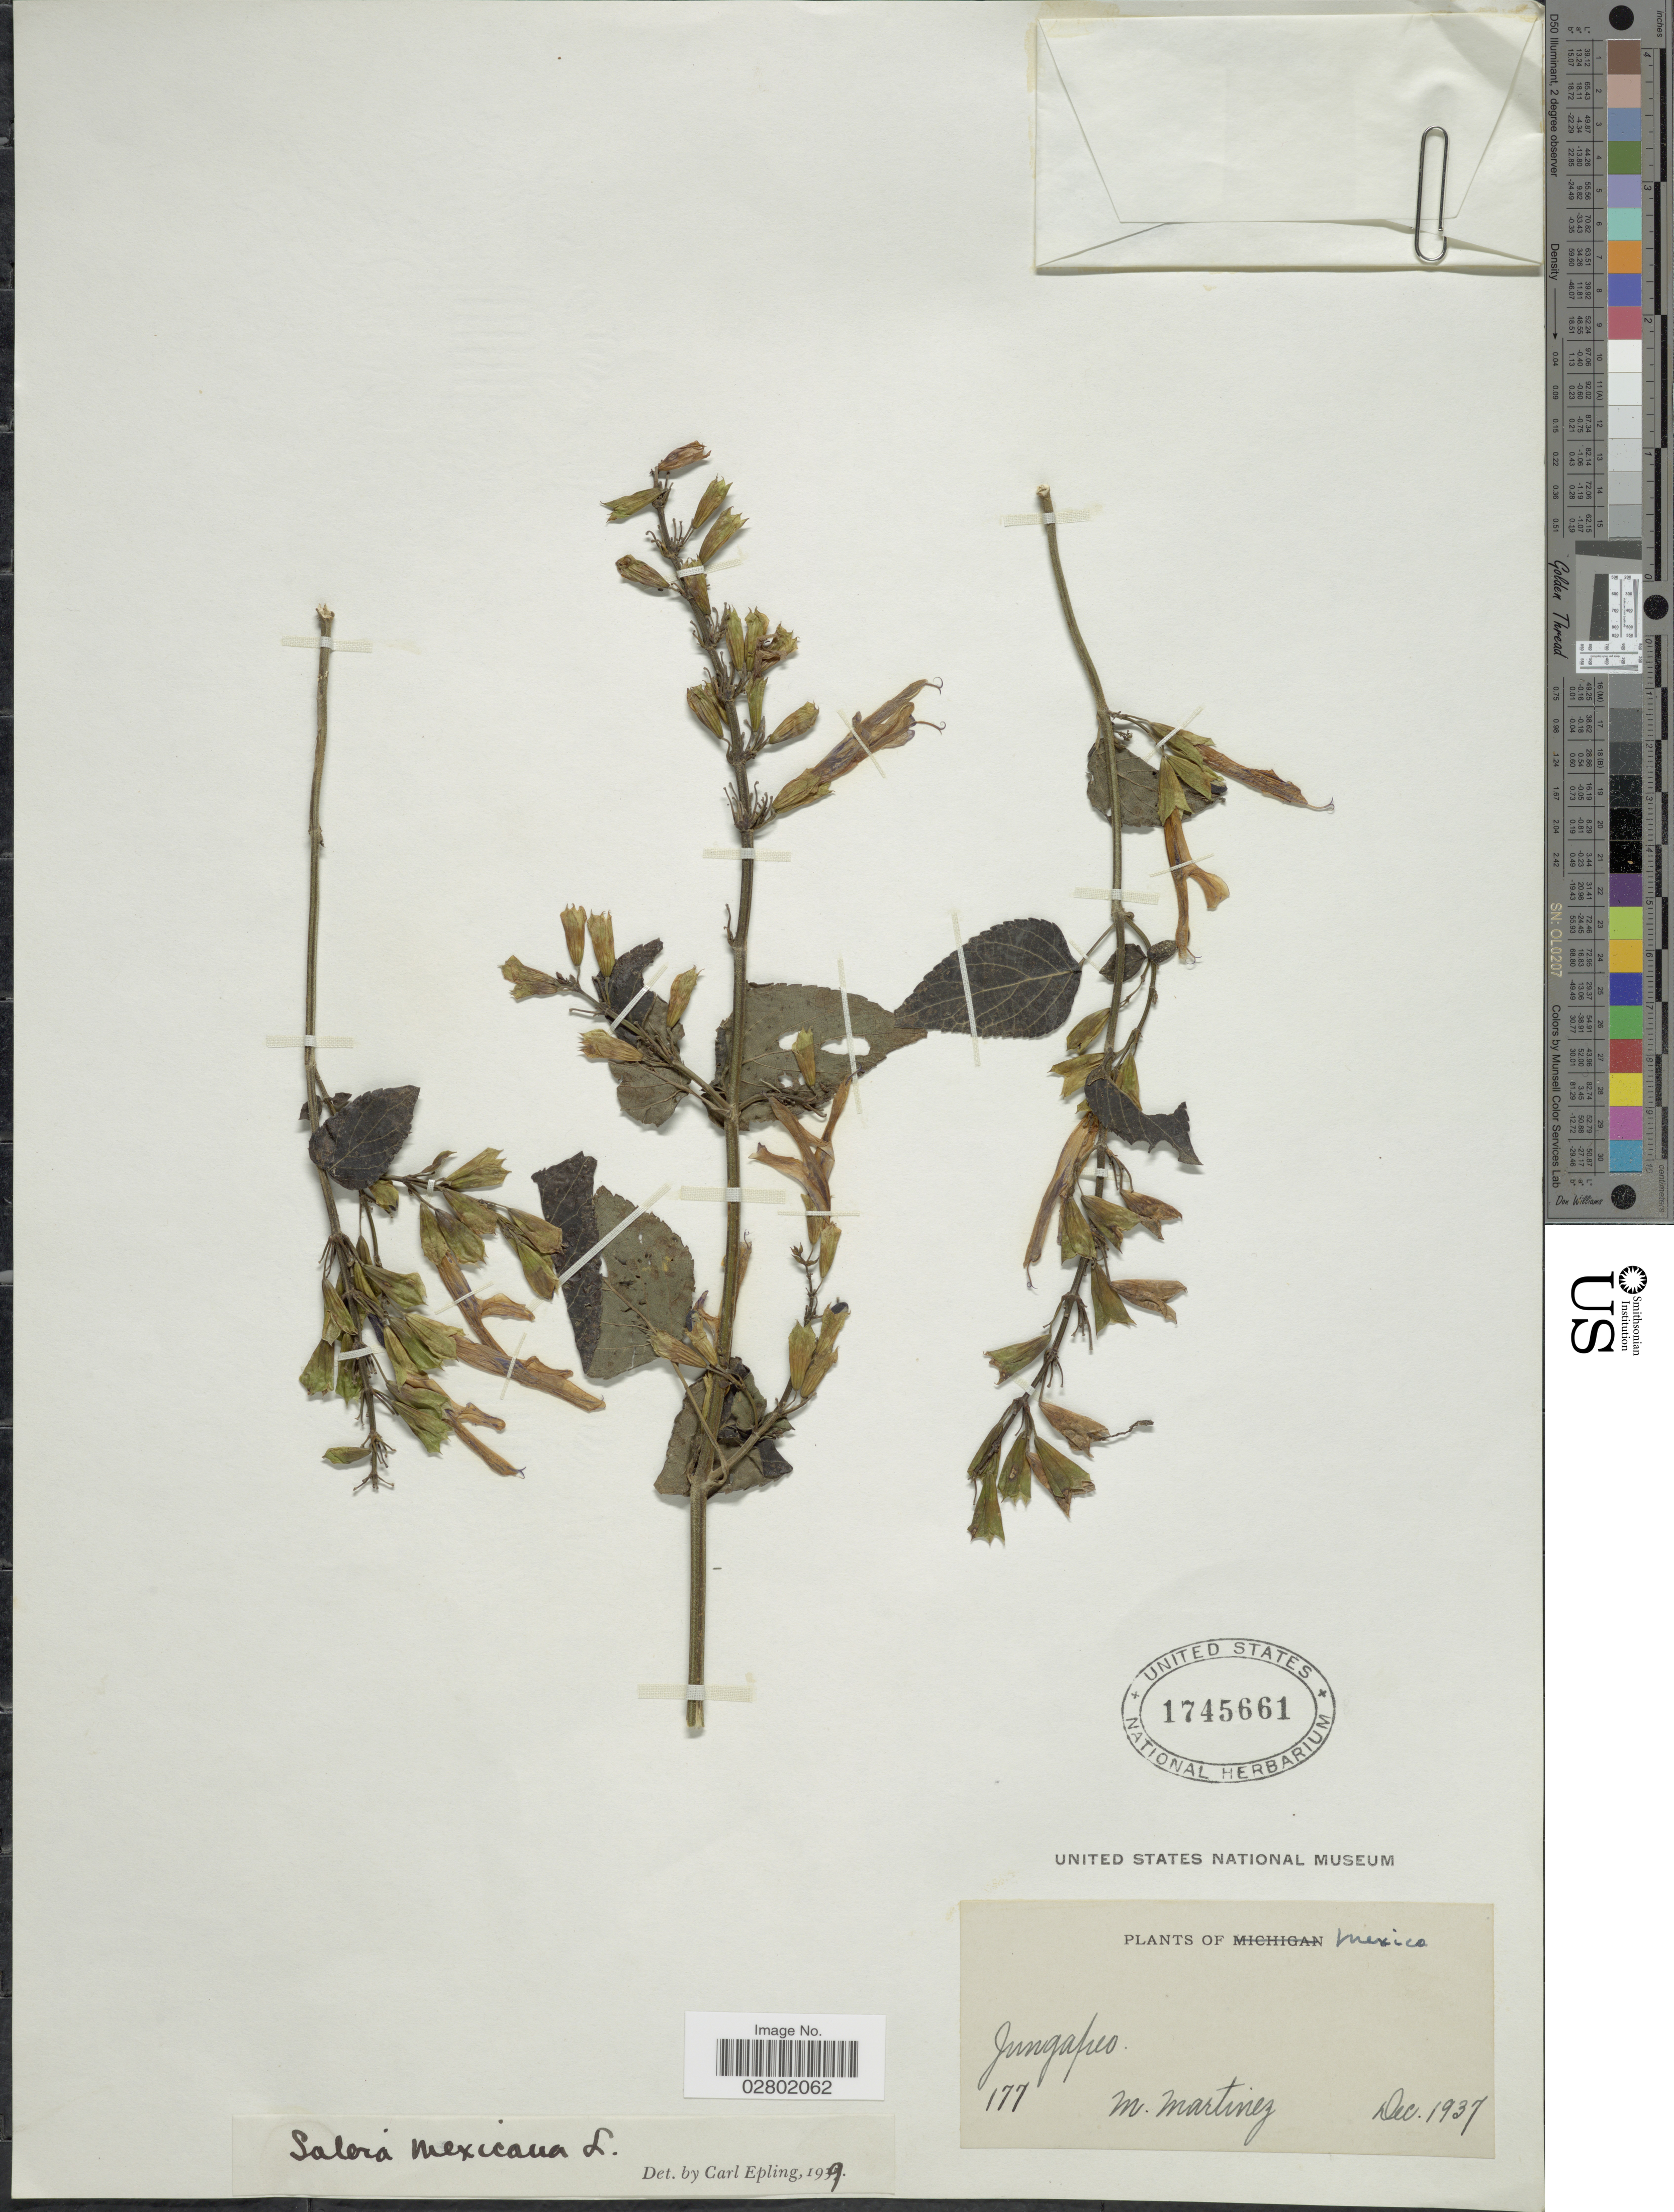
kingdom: Plantae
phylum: Tracheophyta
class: Magnoliopsida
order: Lamiales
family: Lamiaceae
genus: Salvia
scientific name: Salvia mexicana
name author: L.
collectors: M. Martinez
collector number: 177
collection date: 1937-12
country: Mexico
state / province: Michoacán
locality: Jungapeo.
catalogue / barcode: US 1745661